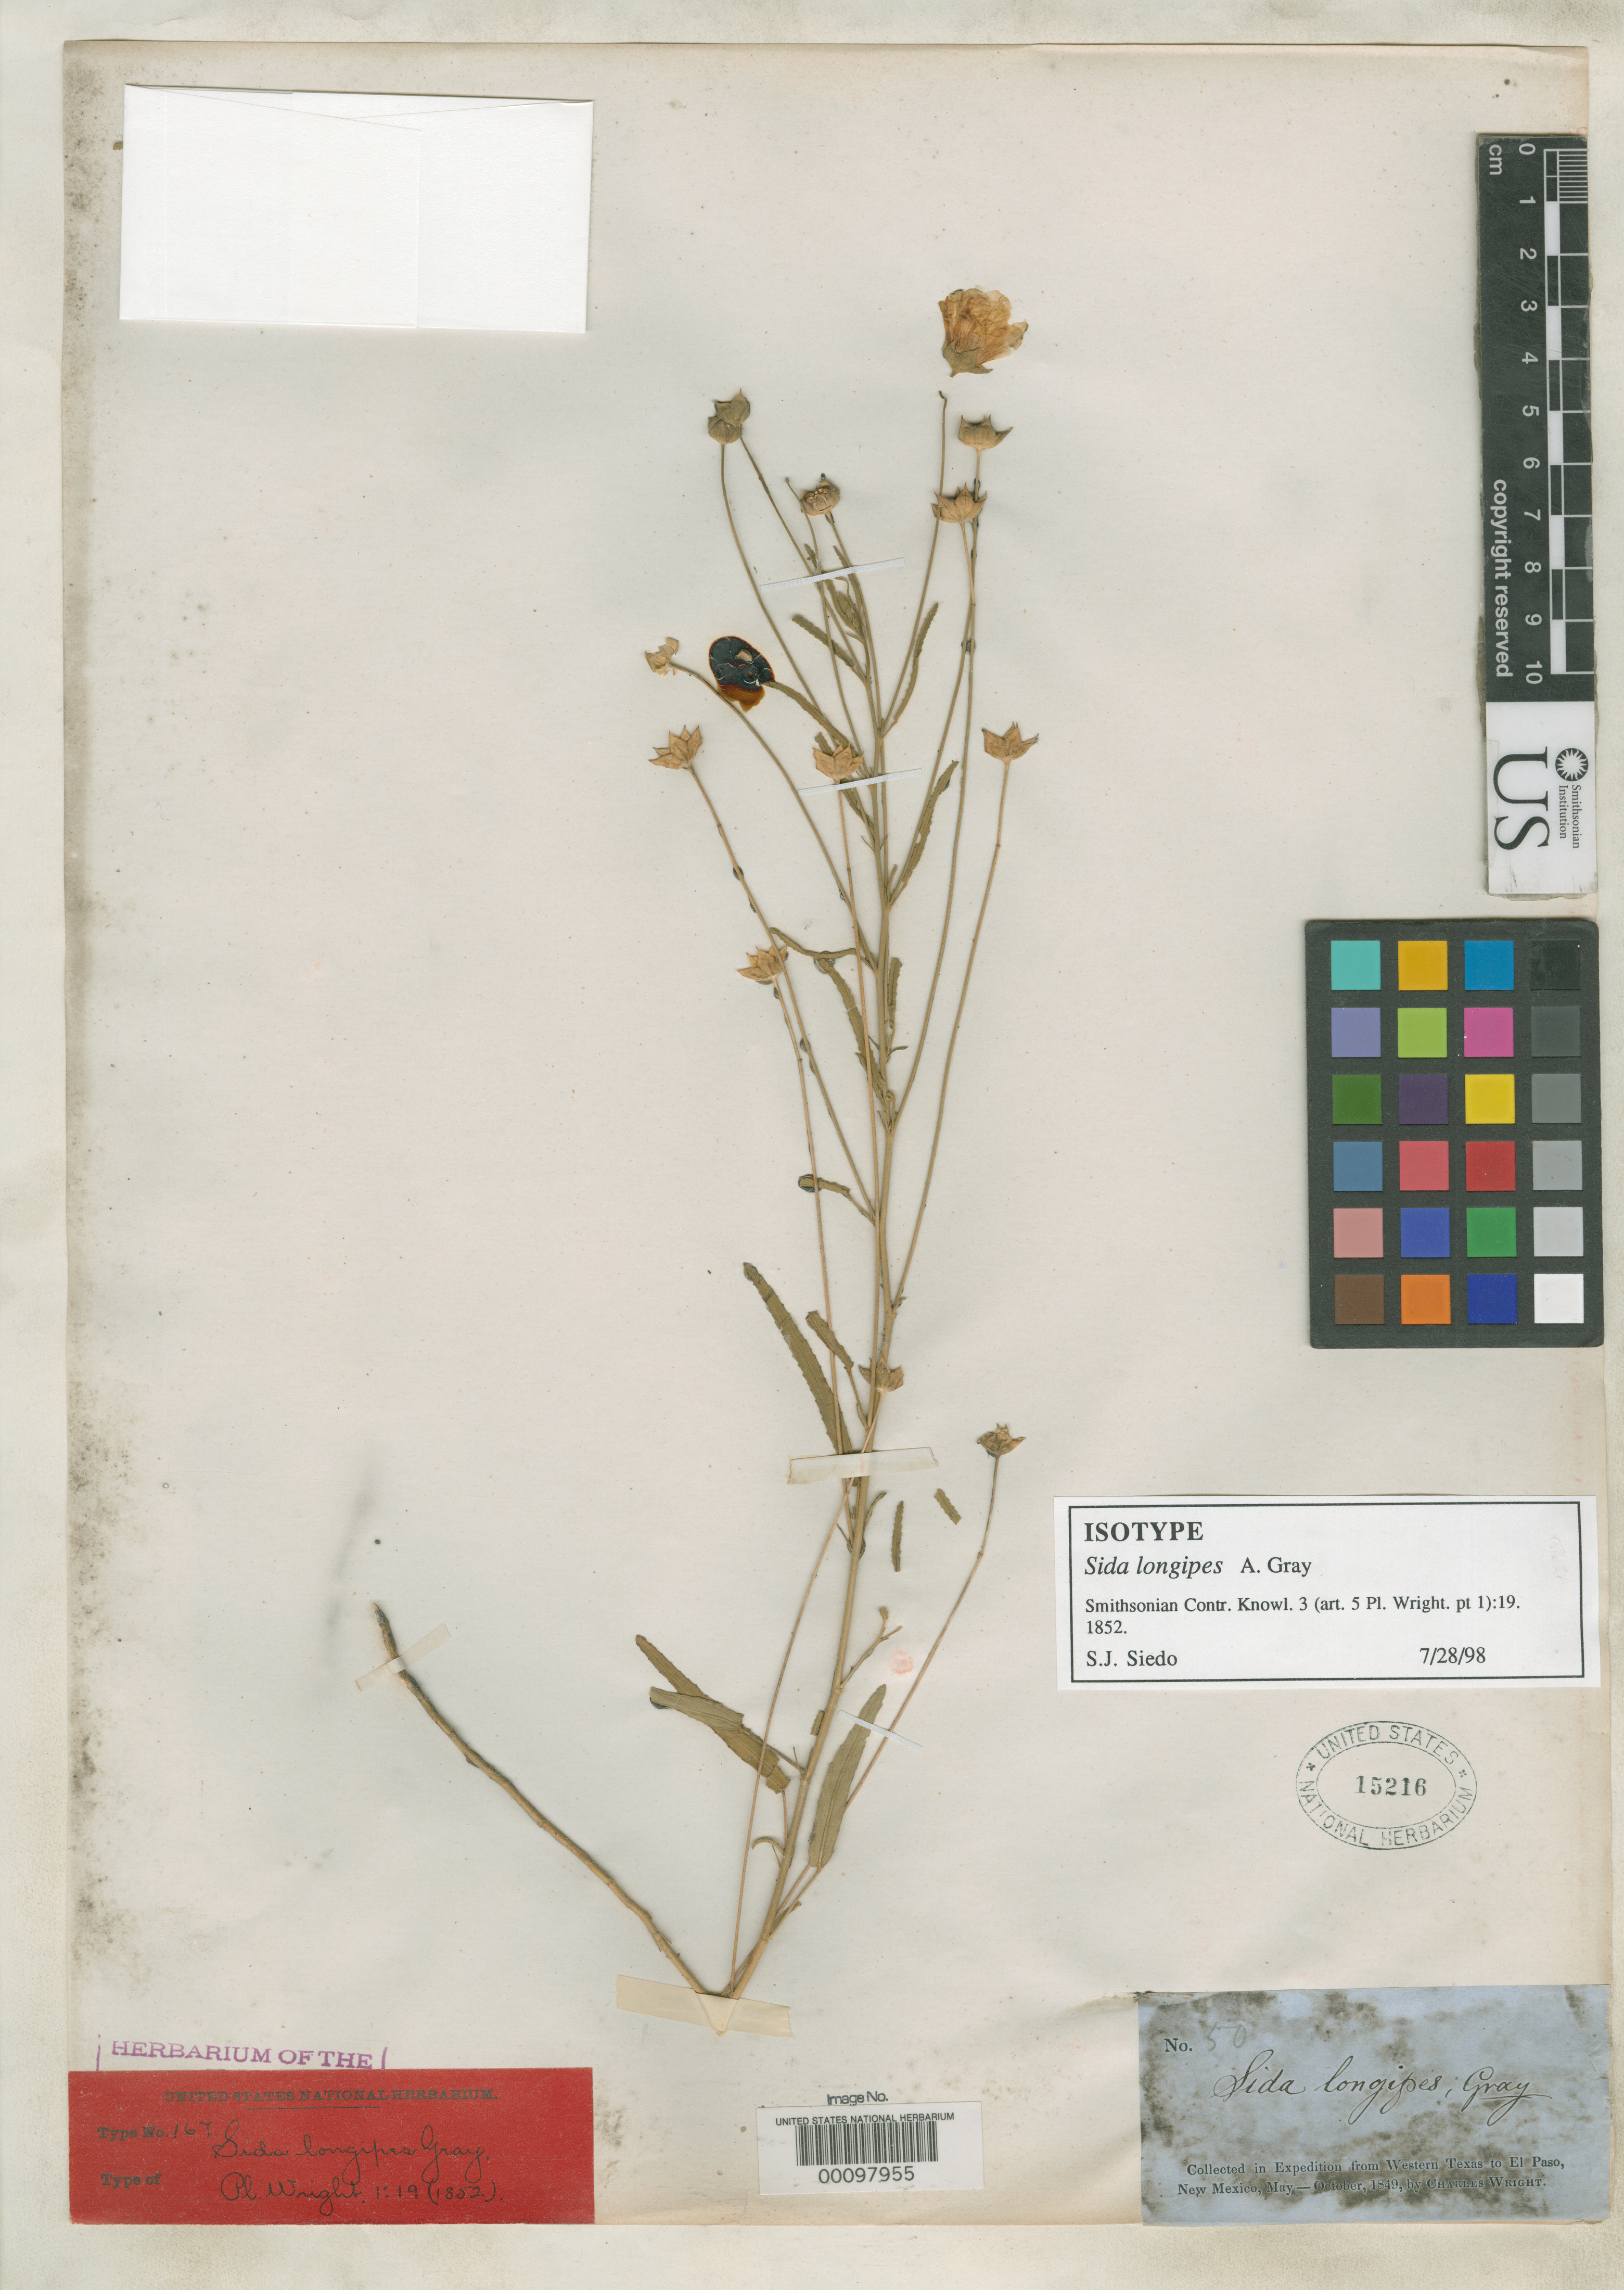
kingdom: Plantae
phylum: Tracheophyta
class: Magnoliopsida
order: Malvales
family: Malvaceae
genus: Sida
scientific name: Sida longipes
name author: A. Gray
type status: Isotype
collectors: C. Wright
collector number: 50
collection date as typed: Jun 1849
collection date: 1849-06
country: United States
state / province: Texas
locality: Live Oak Creek.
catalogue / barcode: US 15216